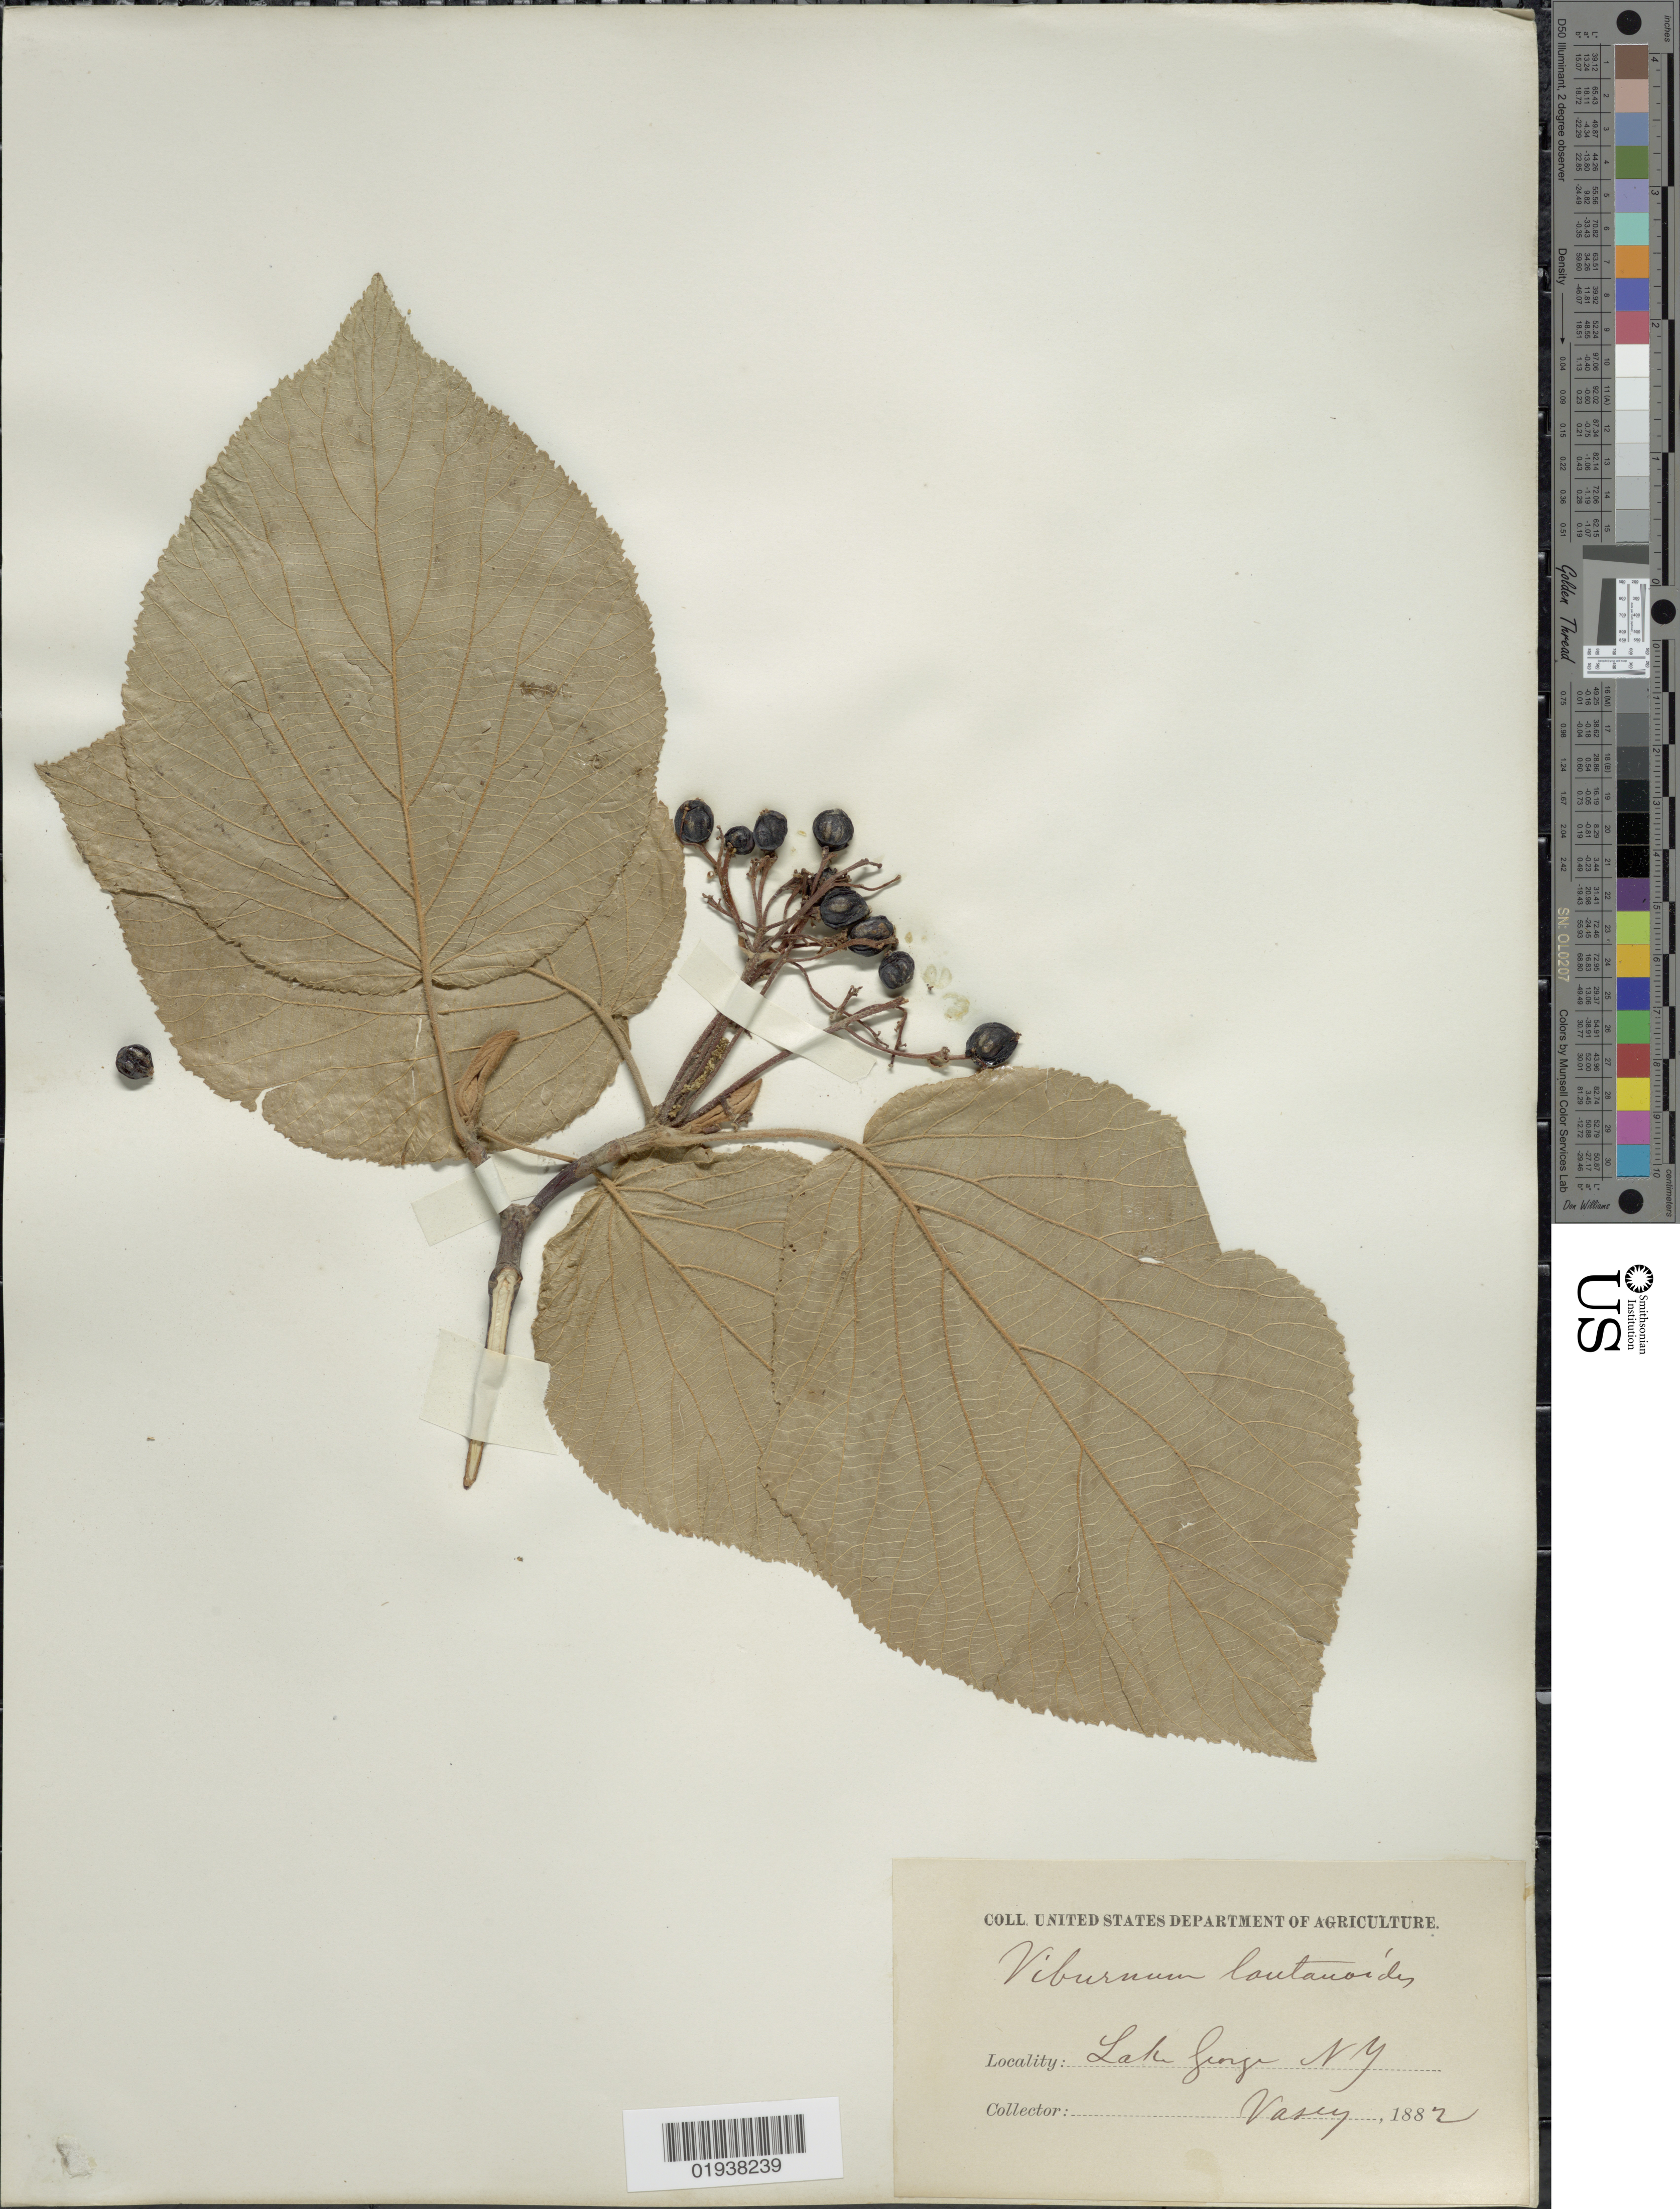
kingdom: Plantae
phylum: Tracheophyta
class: Magnoliopsida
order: Dipsacales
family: Viburnaceae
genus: Viburnum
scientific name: Viburnum alnifolium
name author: Marshall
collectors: Vasey, --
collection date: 1882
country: United States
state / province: New York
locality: Lake George.